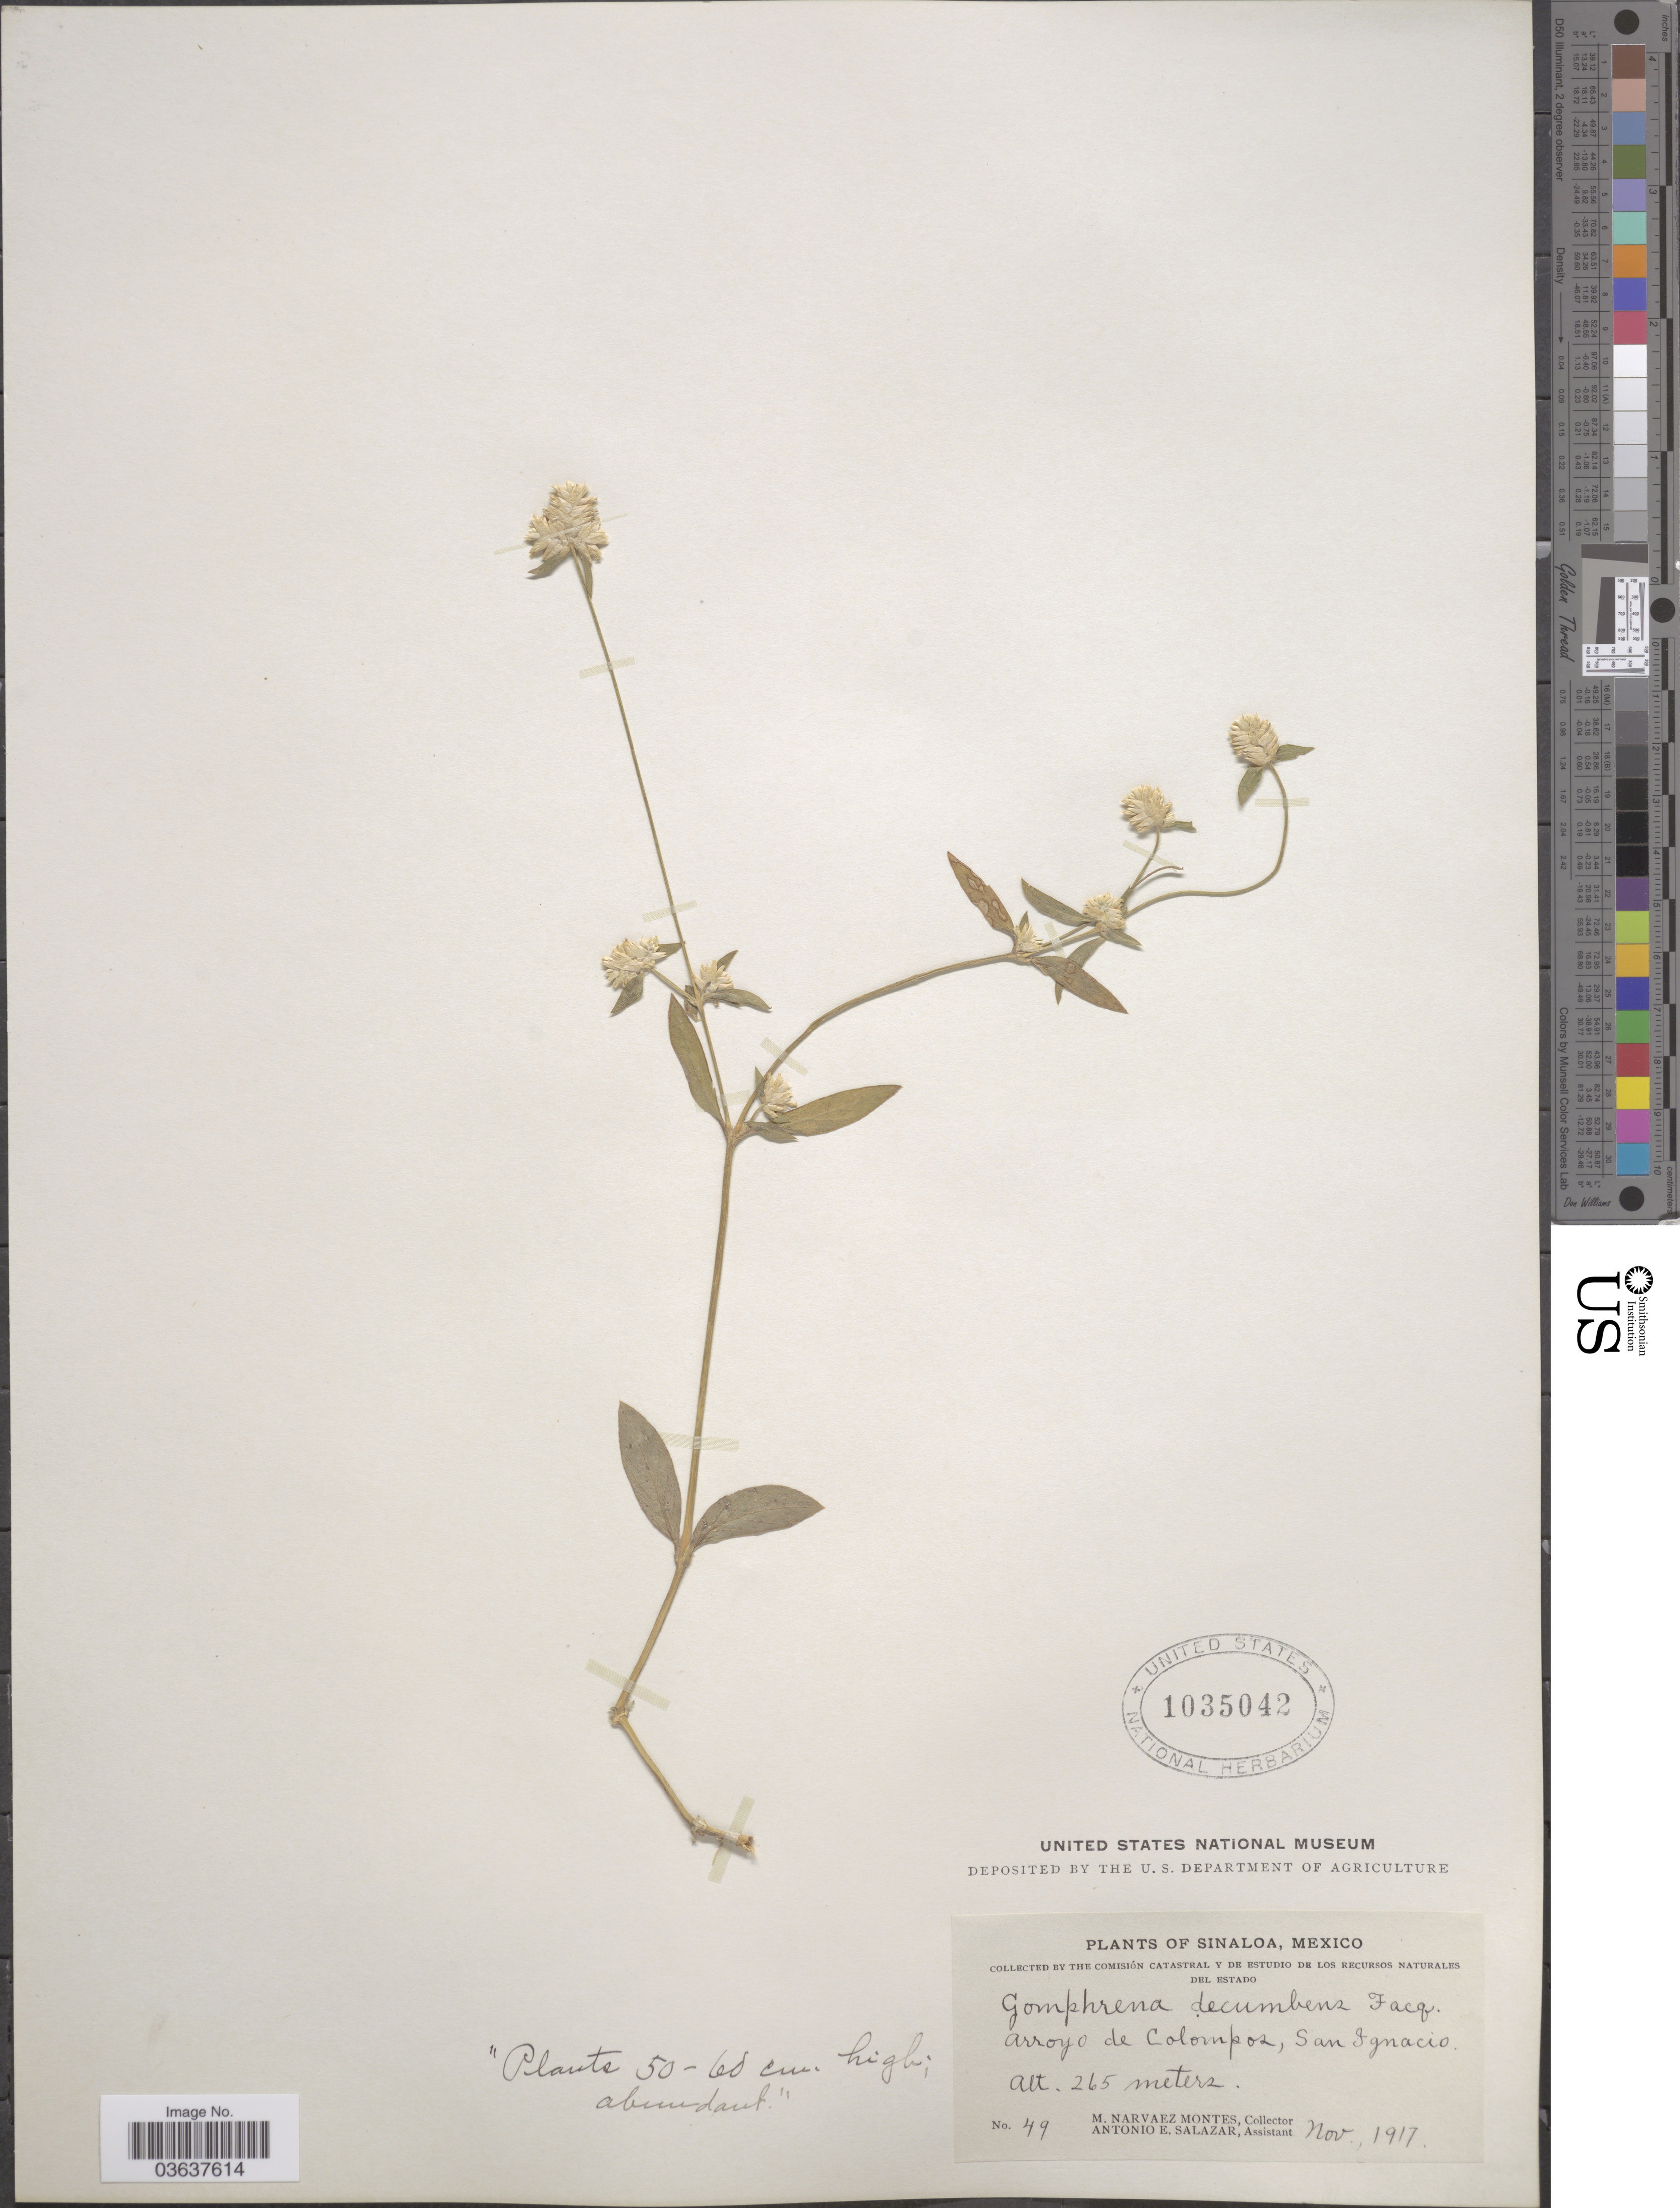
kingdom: Plantae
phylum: Tracheophyta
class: Magnoliopsida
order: Caryophyllales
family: Amaranthaceae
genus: Gomphrena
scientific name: Gomphrena decumbens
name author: Jacq.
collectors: M. Narvaez-Montes & A. E. Salazar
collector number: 49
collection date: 1917-11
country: Mexico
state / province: Sinaloa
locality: Arroyo de Colompos, San Ignacio.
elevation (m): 265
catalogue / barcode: US 1035042